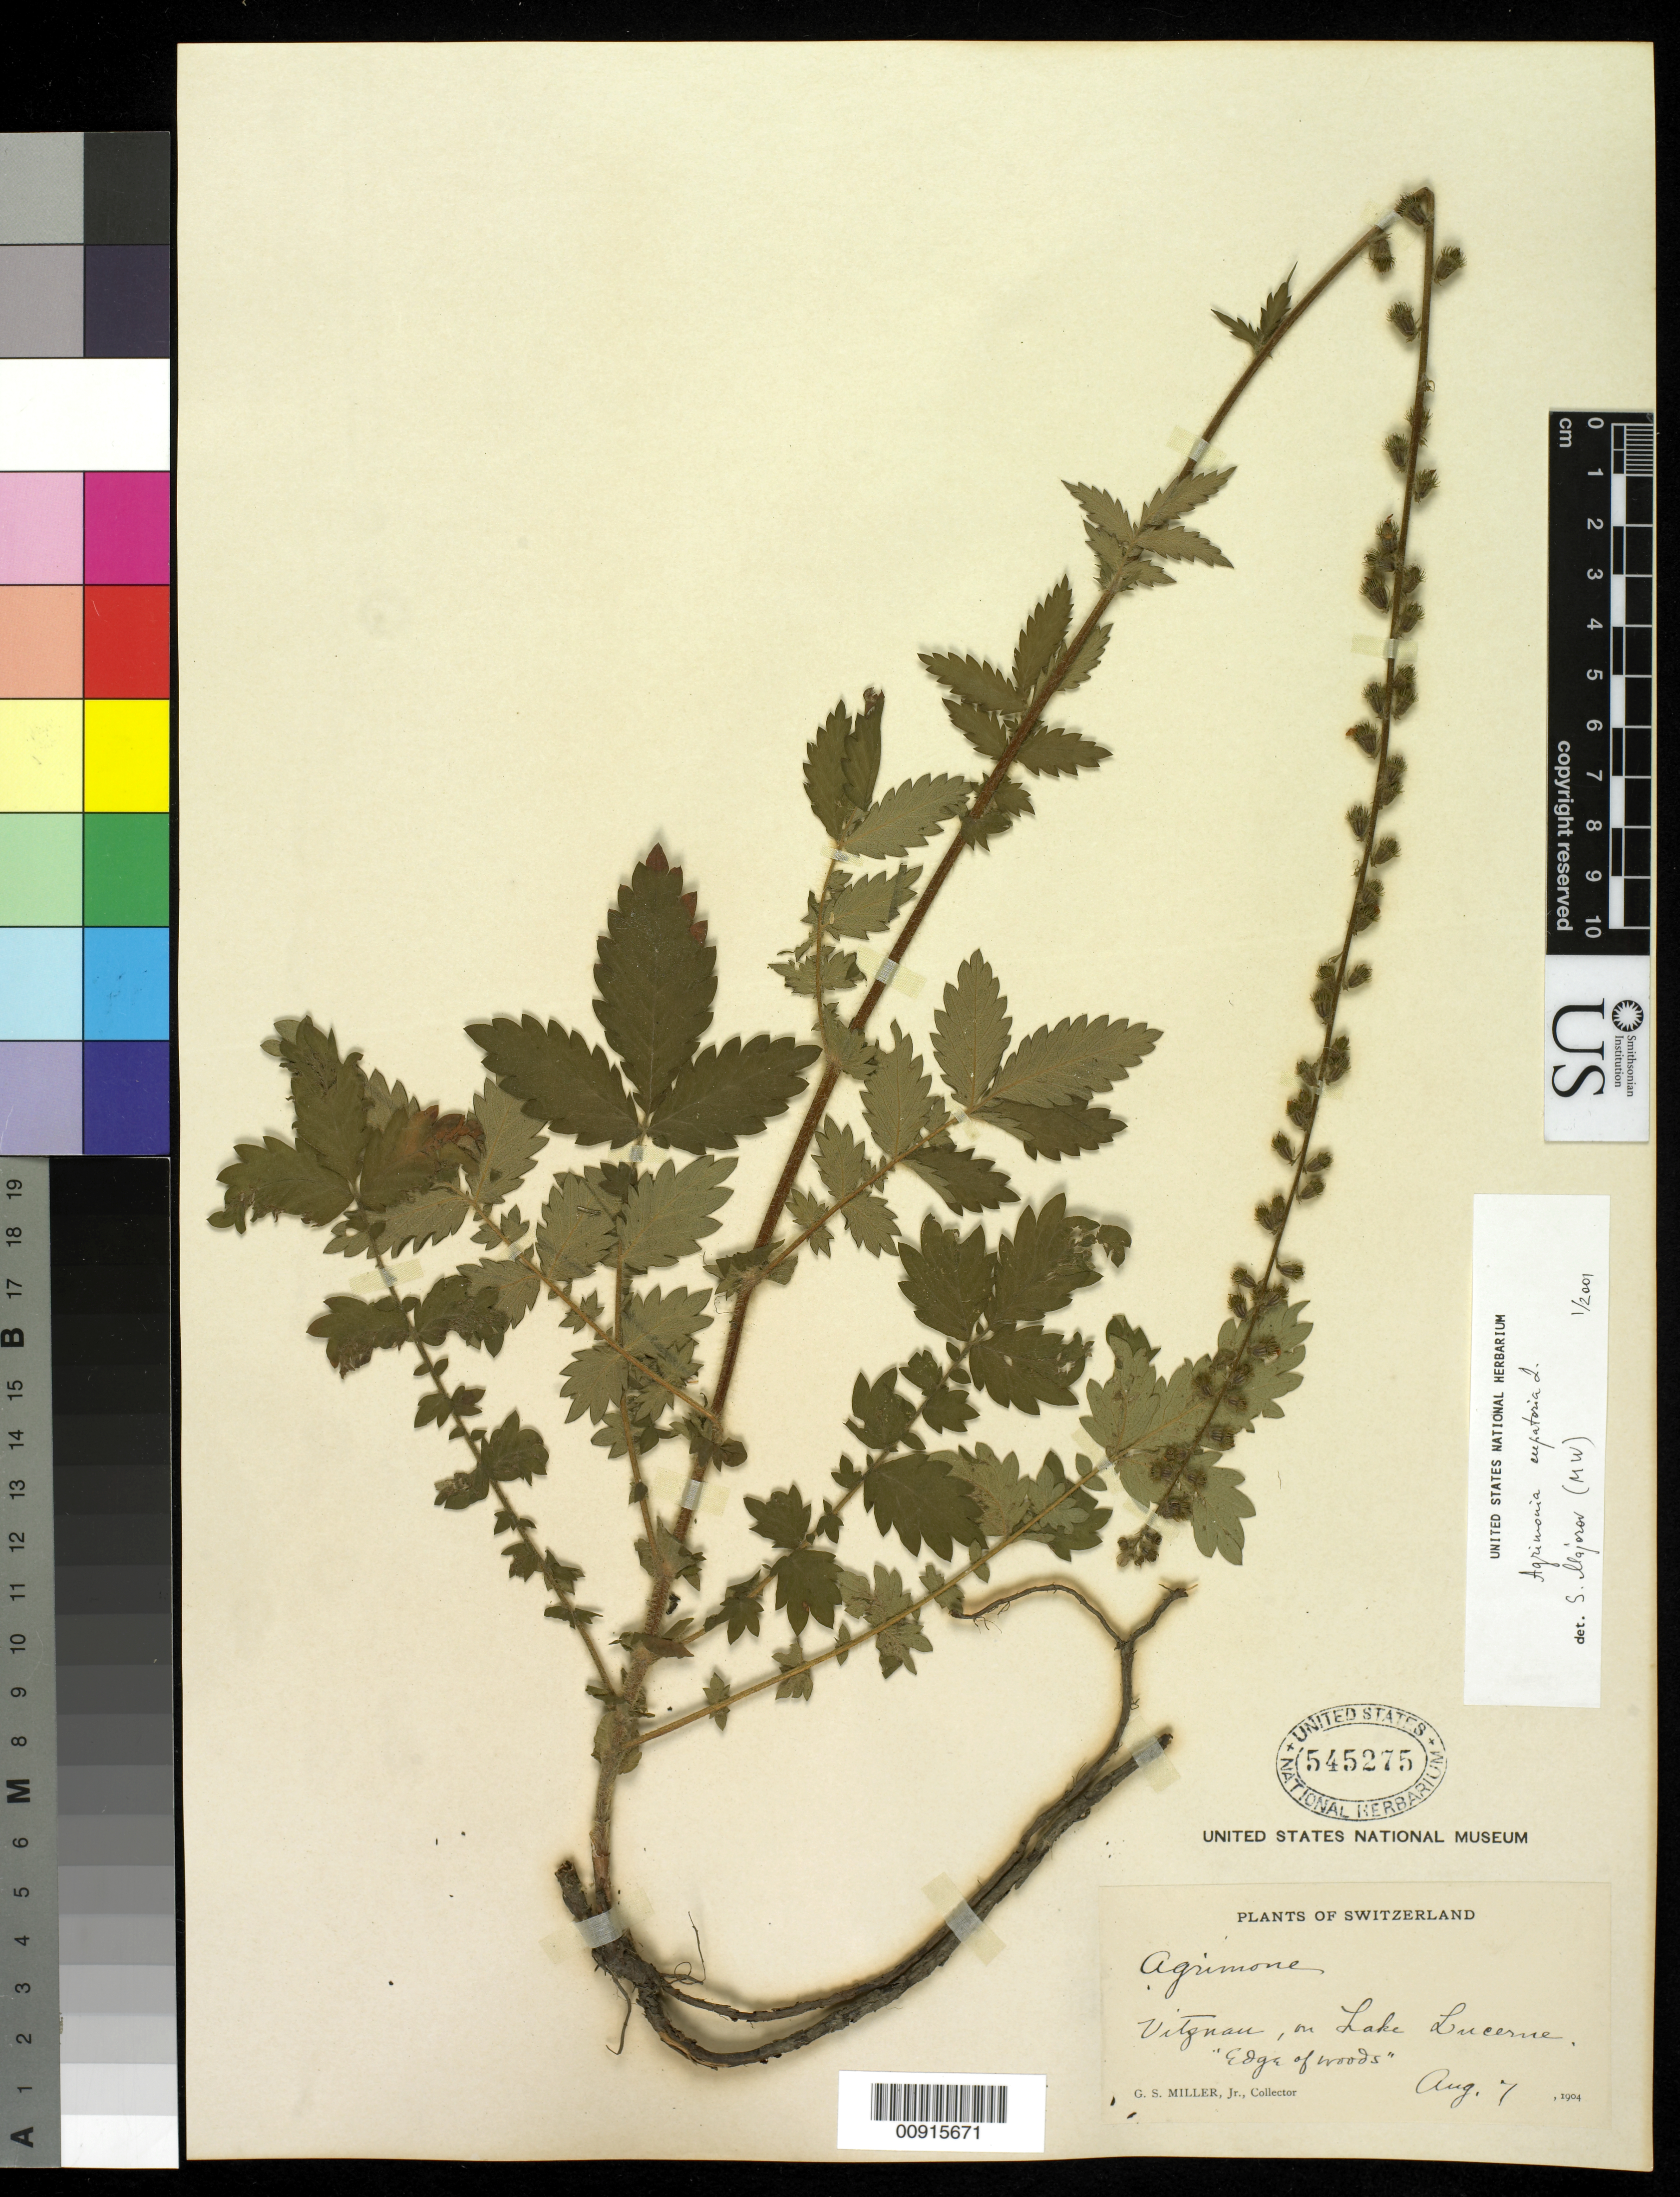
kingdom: Plantae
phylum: Tracheophyta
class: Magnoliopsida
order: Rosales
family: Rosaceae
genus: Agrimonia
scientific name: Agrimonia eupatoria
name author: L.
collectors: G. S. Miller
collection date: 1904-08-07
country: Switzerland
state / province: Lucerne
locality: Vitznau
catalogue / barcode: US 545275